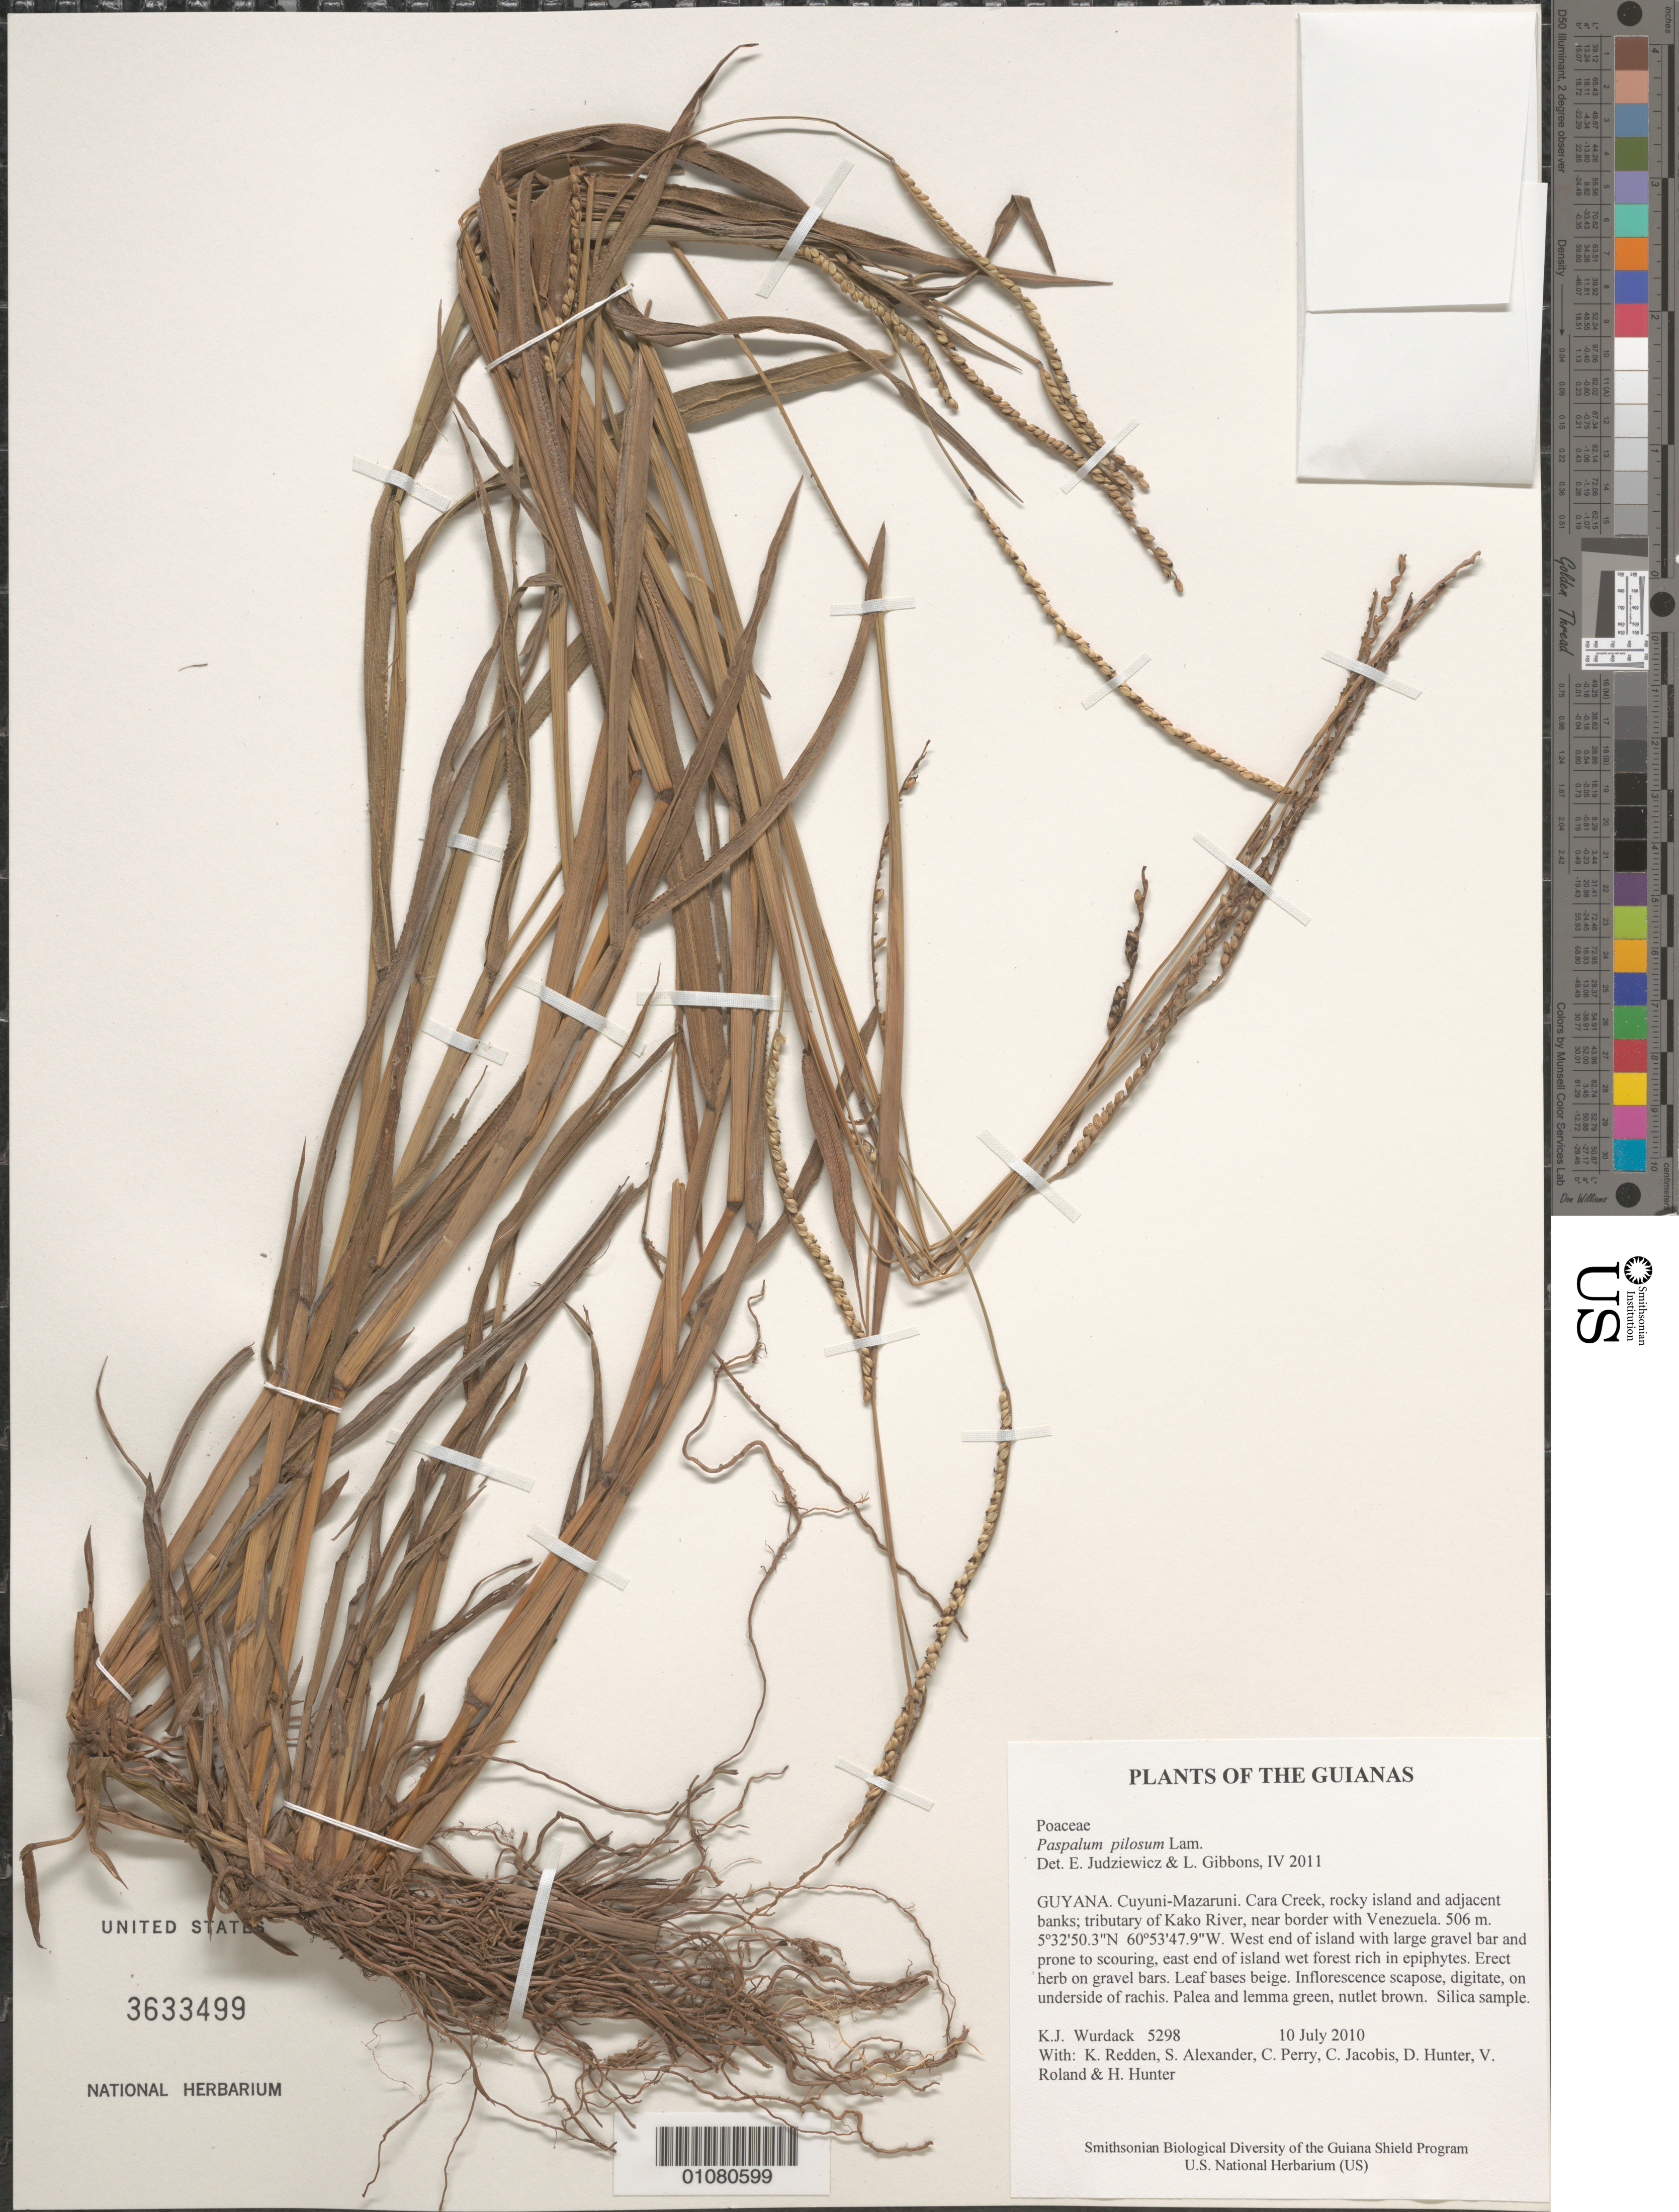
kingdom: Plantae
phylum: Tracheophyta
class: Liliopsida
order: Poales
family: Poaceae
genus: Paspalum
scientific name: Paspalum pilosum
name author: Lam.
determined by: Judziewicz, E. J.; Gibbons, L.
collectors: K. Wurdack, K. M. Redden, S. N. Alexander, C. Perry, C. Jacobis, D. Hunter, V. Roland & H. Hunter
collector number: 5298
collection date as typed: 10 July 2010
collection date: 2010-07-10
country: Guyana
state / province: Cuyuni-Mazaruni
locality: Cara Creek, rocky island and adjacent banks; tributary of Kako River, near border with Venezuela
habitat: West end of island with large gravel bar and prone to scouring, east end of island wet forest rich in epiphytes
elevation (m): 506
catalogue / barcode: US 3633499